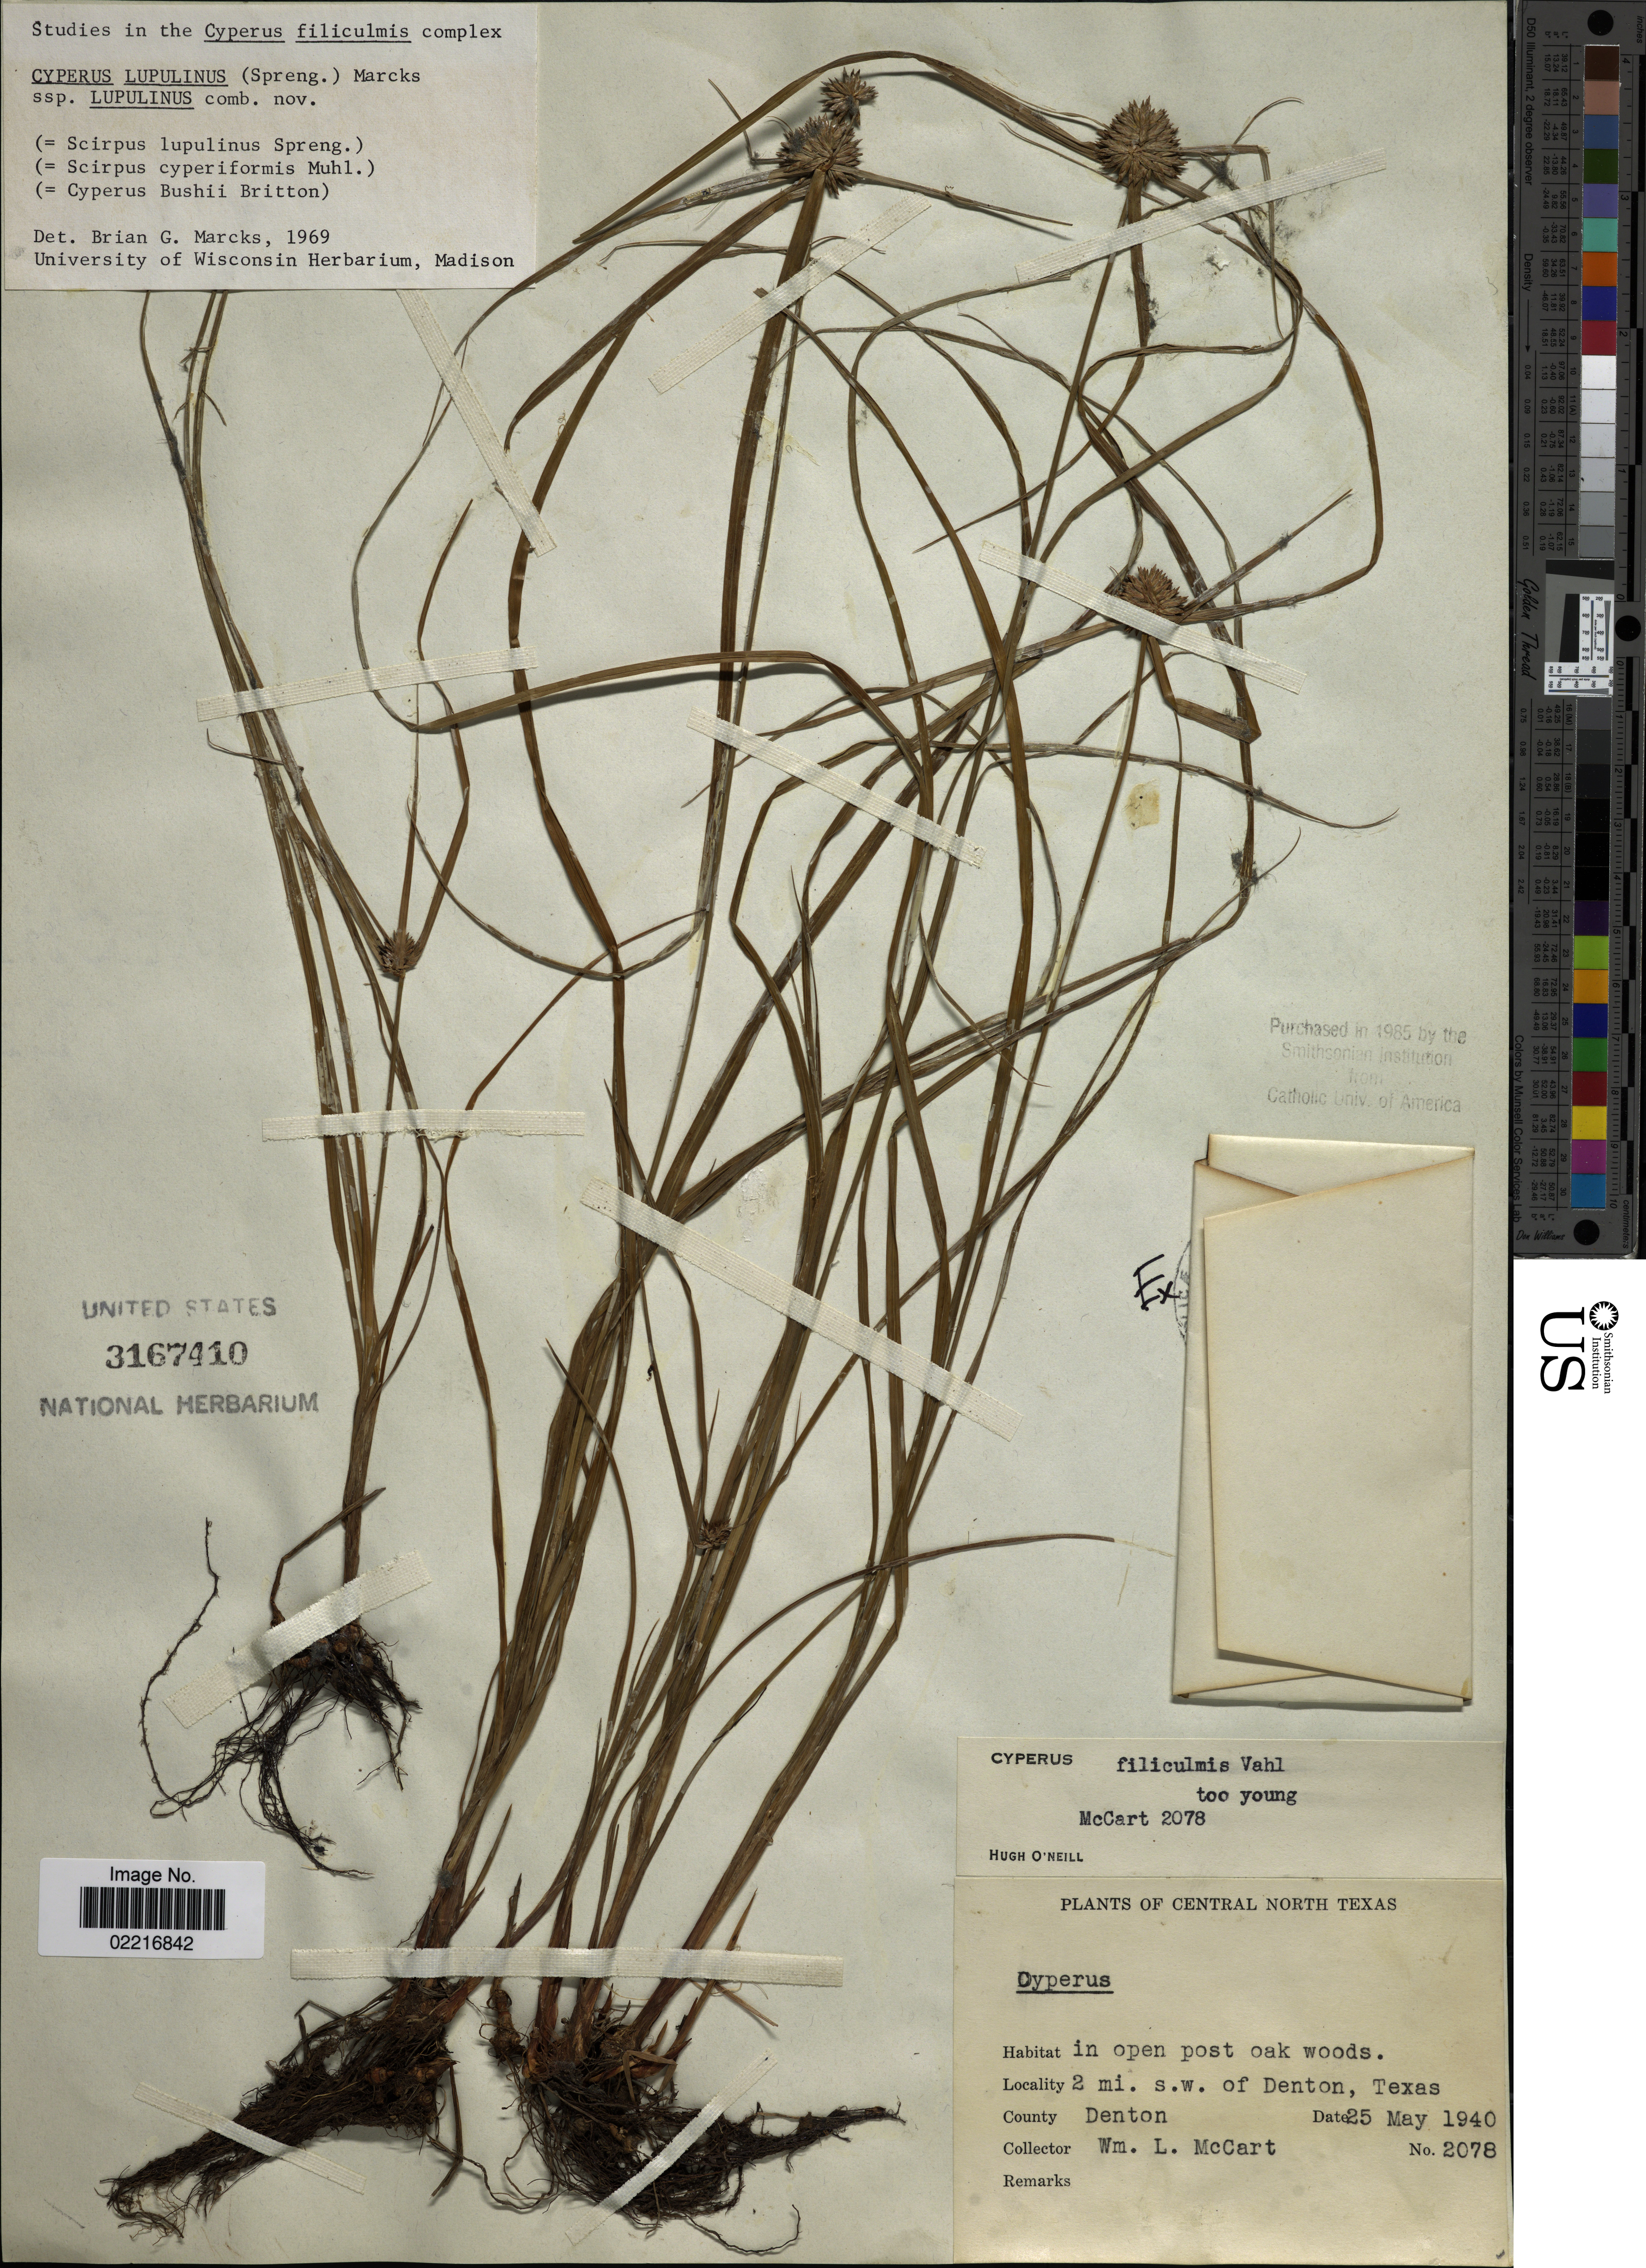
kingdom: Plantae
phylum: Tracheophyta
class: Liliopsida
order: Poales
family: Cyperaceae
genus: Cyperus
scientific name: Cyperus lupulinus subsp. lupulinus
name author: (Spreng.) Marcks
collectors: W. McCart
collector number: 2078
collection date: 1940-05-25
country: United States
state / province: Texas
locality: Central North Texas, 2 mi. s.w. of Denton, County Denton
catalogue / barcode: US 3167410